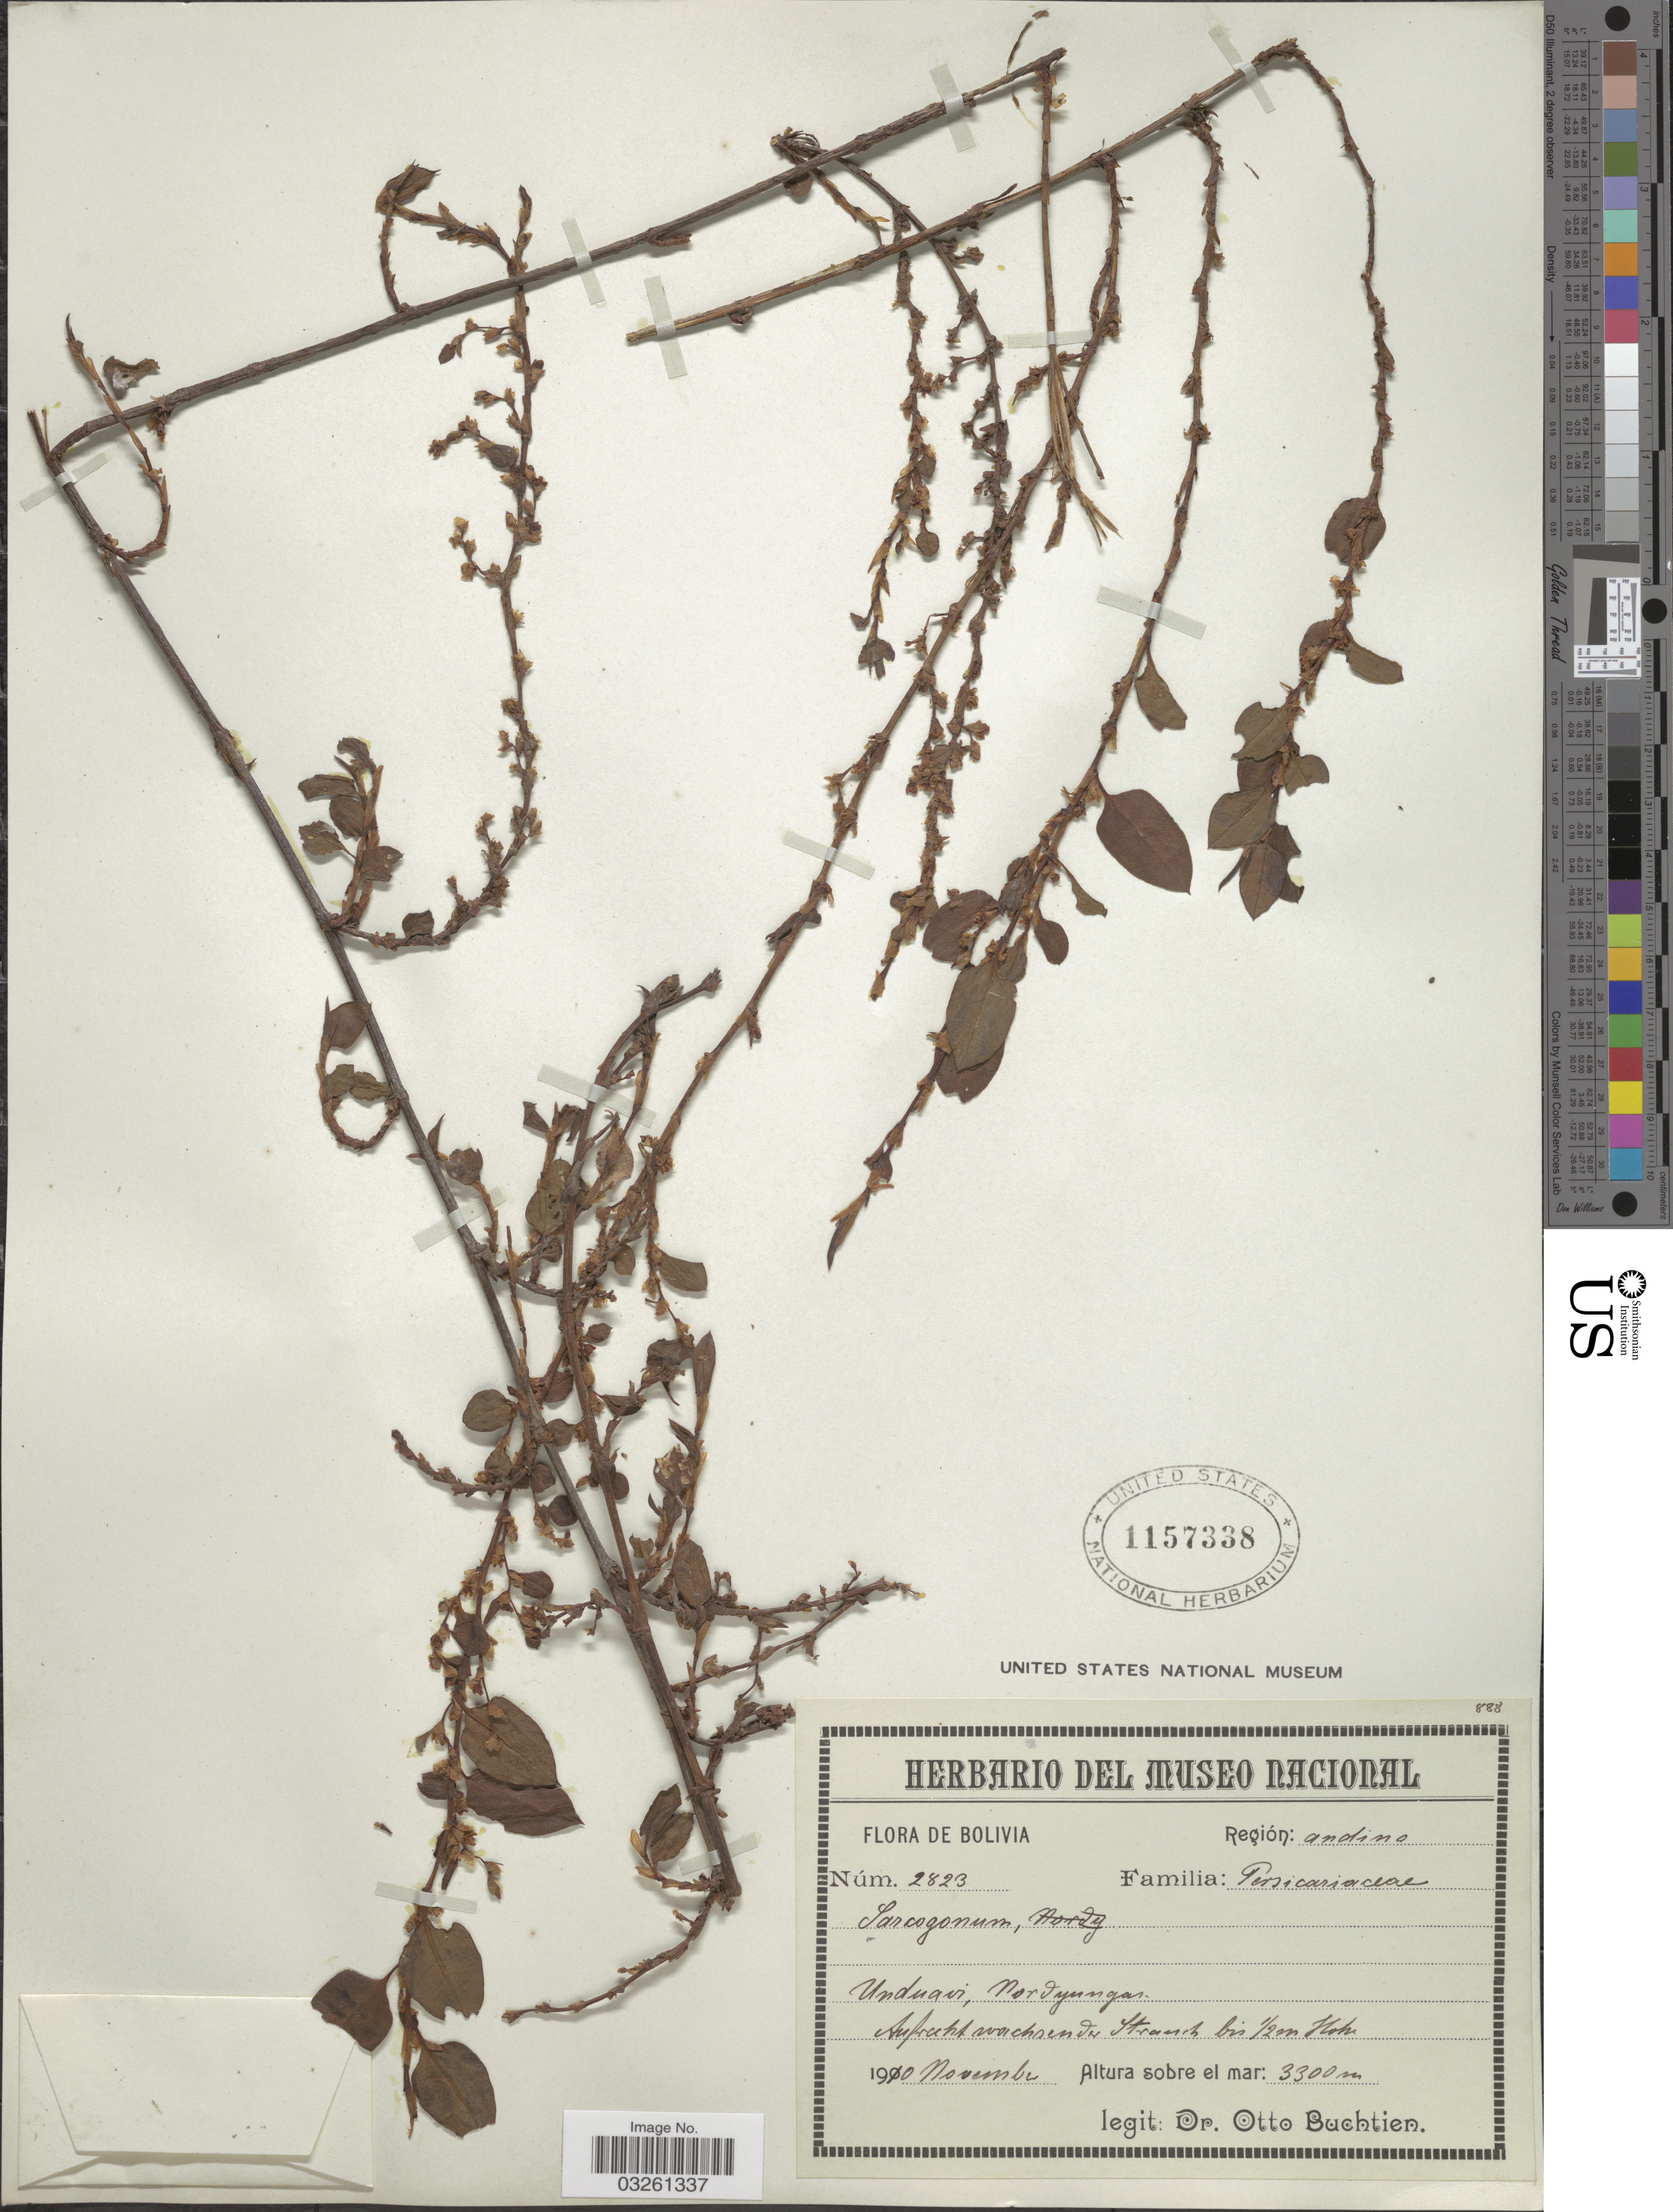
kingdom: Plantae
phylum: Tracheophyta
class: Magnoliopsida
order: Caryophyllales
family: Polygonaceae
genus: Muehlenbeckia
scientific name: Muehlenbeckia fruticulosa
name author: (Walp.) Standl.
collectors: O. Buchtien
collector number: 2823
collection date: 1910-11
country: Bolivia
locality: Región: andina. Unduavi, Nordyungas.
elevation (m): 3300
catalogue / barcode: US 1157338